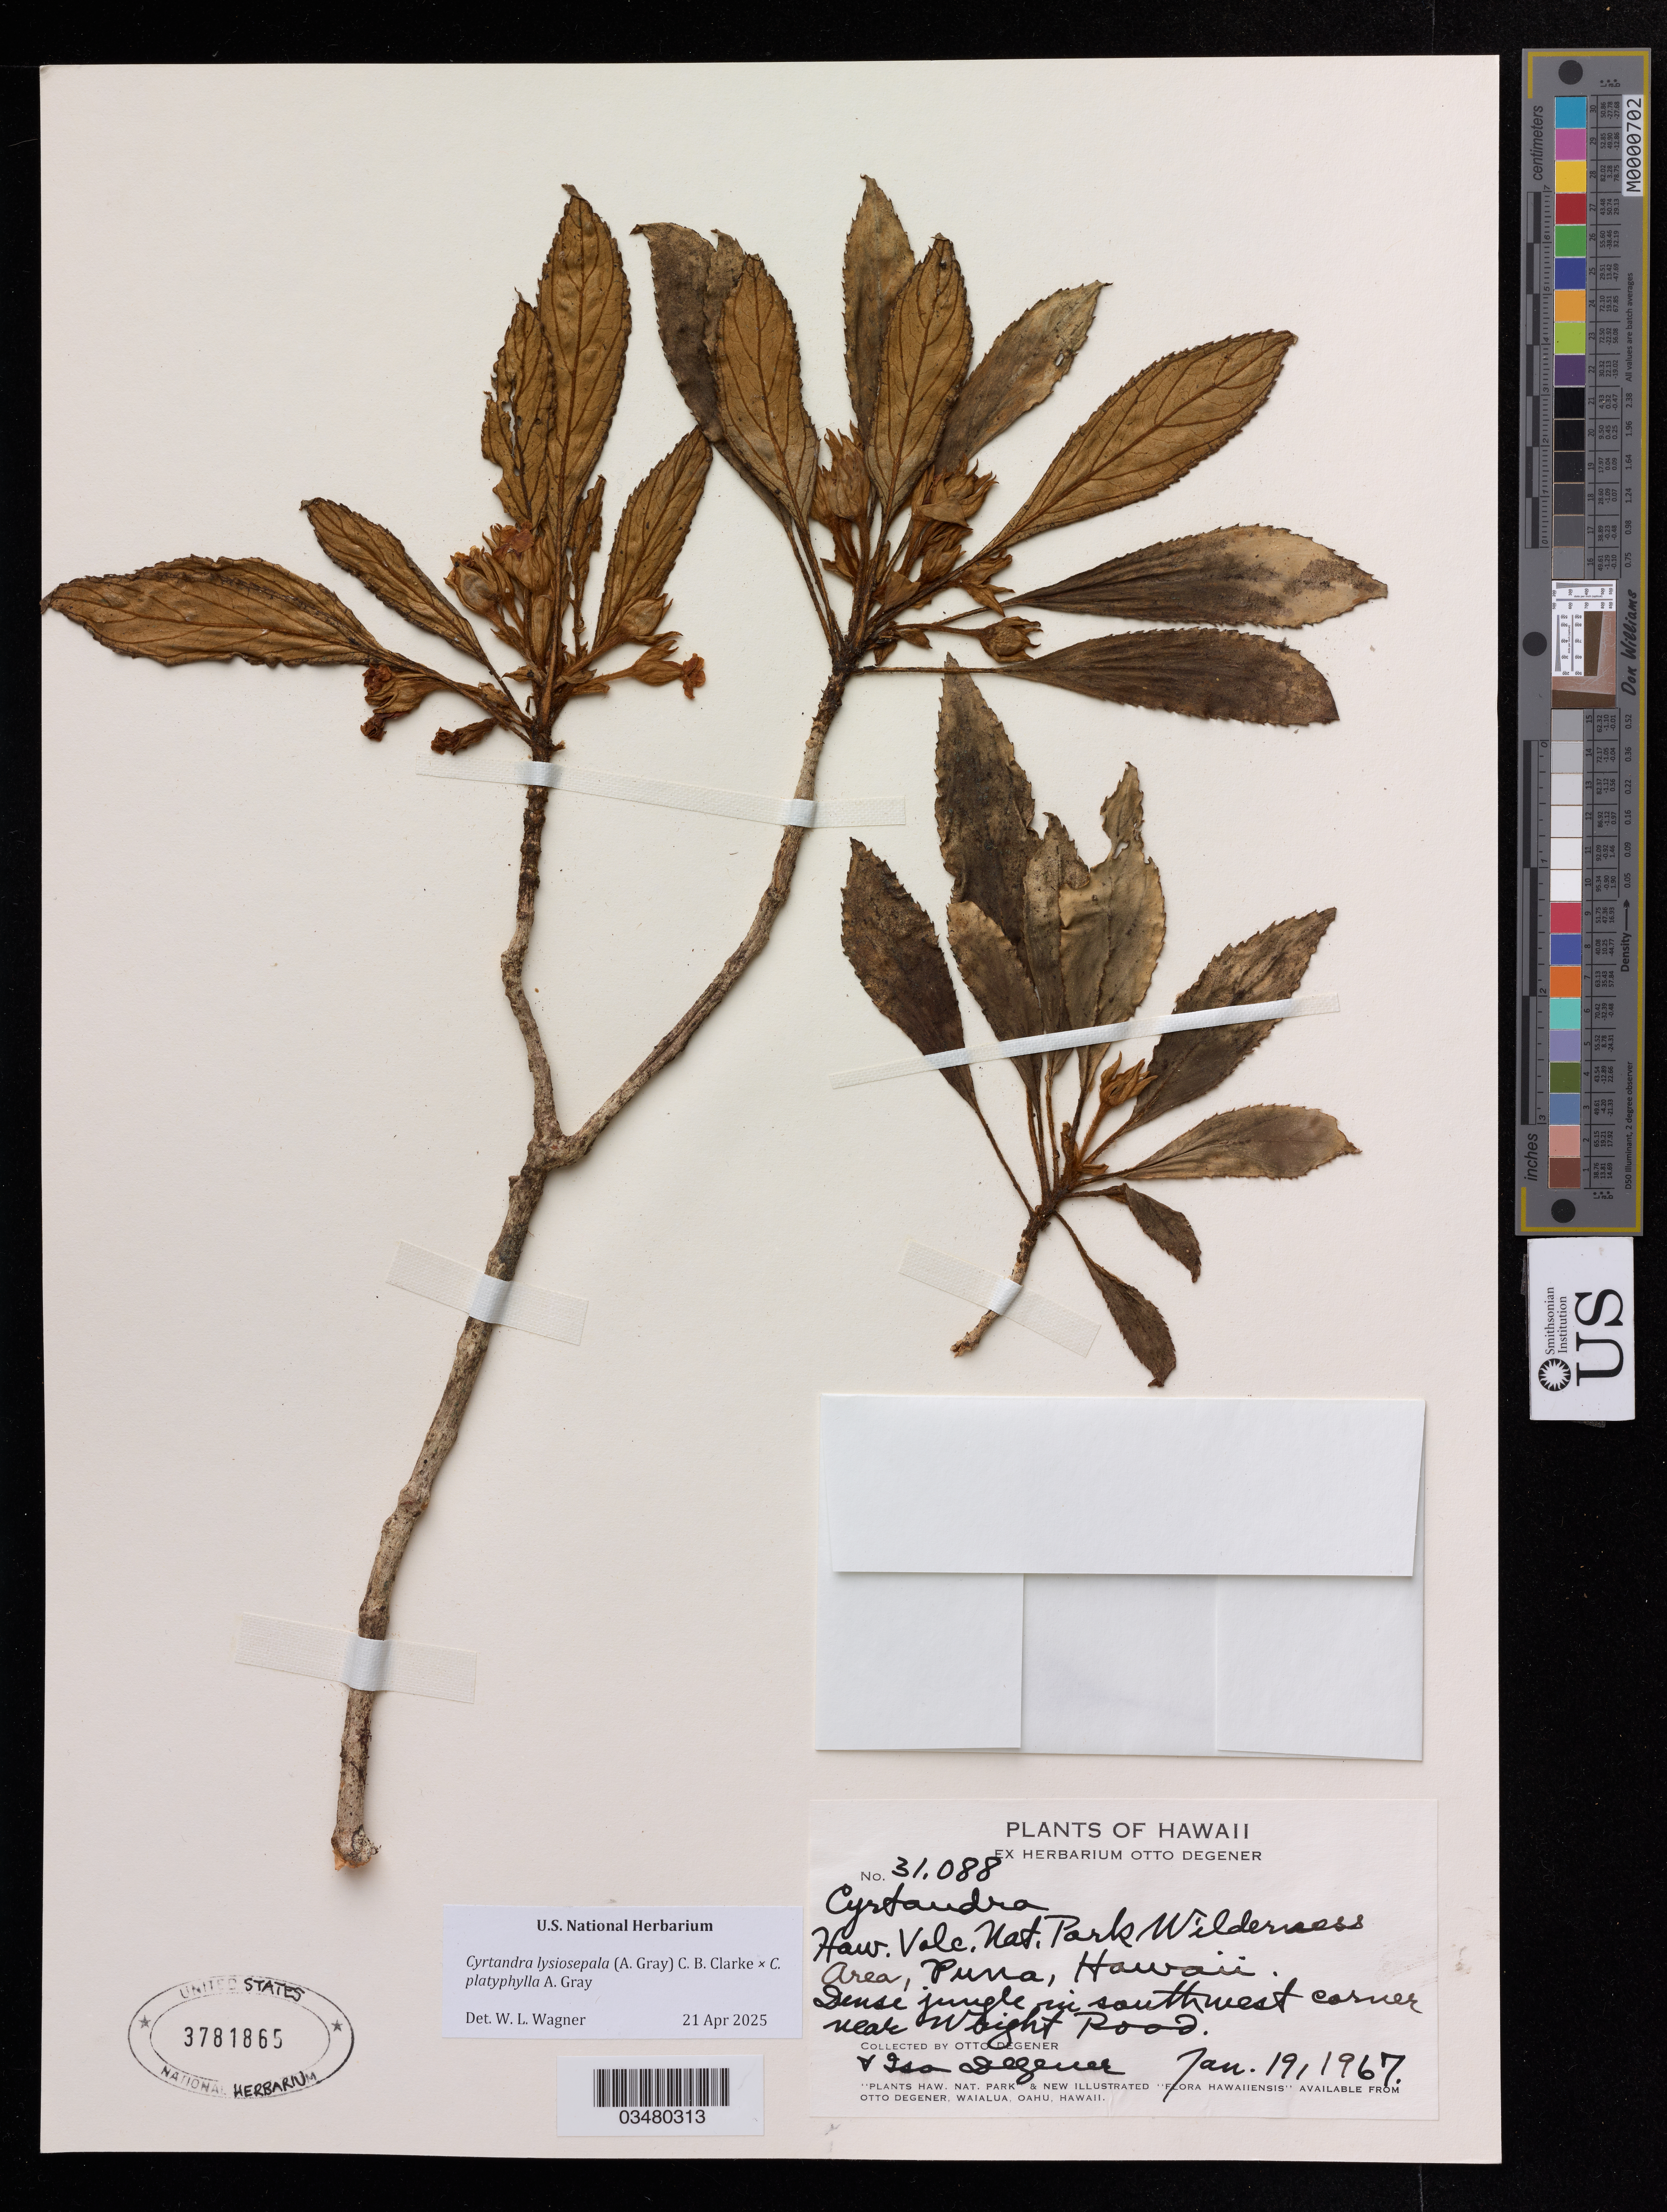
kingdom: Plantae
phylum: Tracheophyta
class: Magnoliopsida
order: Lamiales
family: Gesneriaceae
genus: Cyrtandra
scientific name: Cyrtandra lysiosepala x C. platyphylla A. Gray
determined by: Wagner, W. L., (BOT), Smithsonian Institution - National Museum of Natural History (UNITED STATES)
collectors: O. Degener & I. Degener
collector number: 31008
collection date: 1967-01-19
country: United States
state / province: Hawaii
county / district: Hawaii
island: Hawaii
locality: Hawaii Volcanoes National Park wilderness area, southwest corner near Wright Road, Puna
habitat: Dense jungle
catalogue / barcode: US 3781865